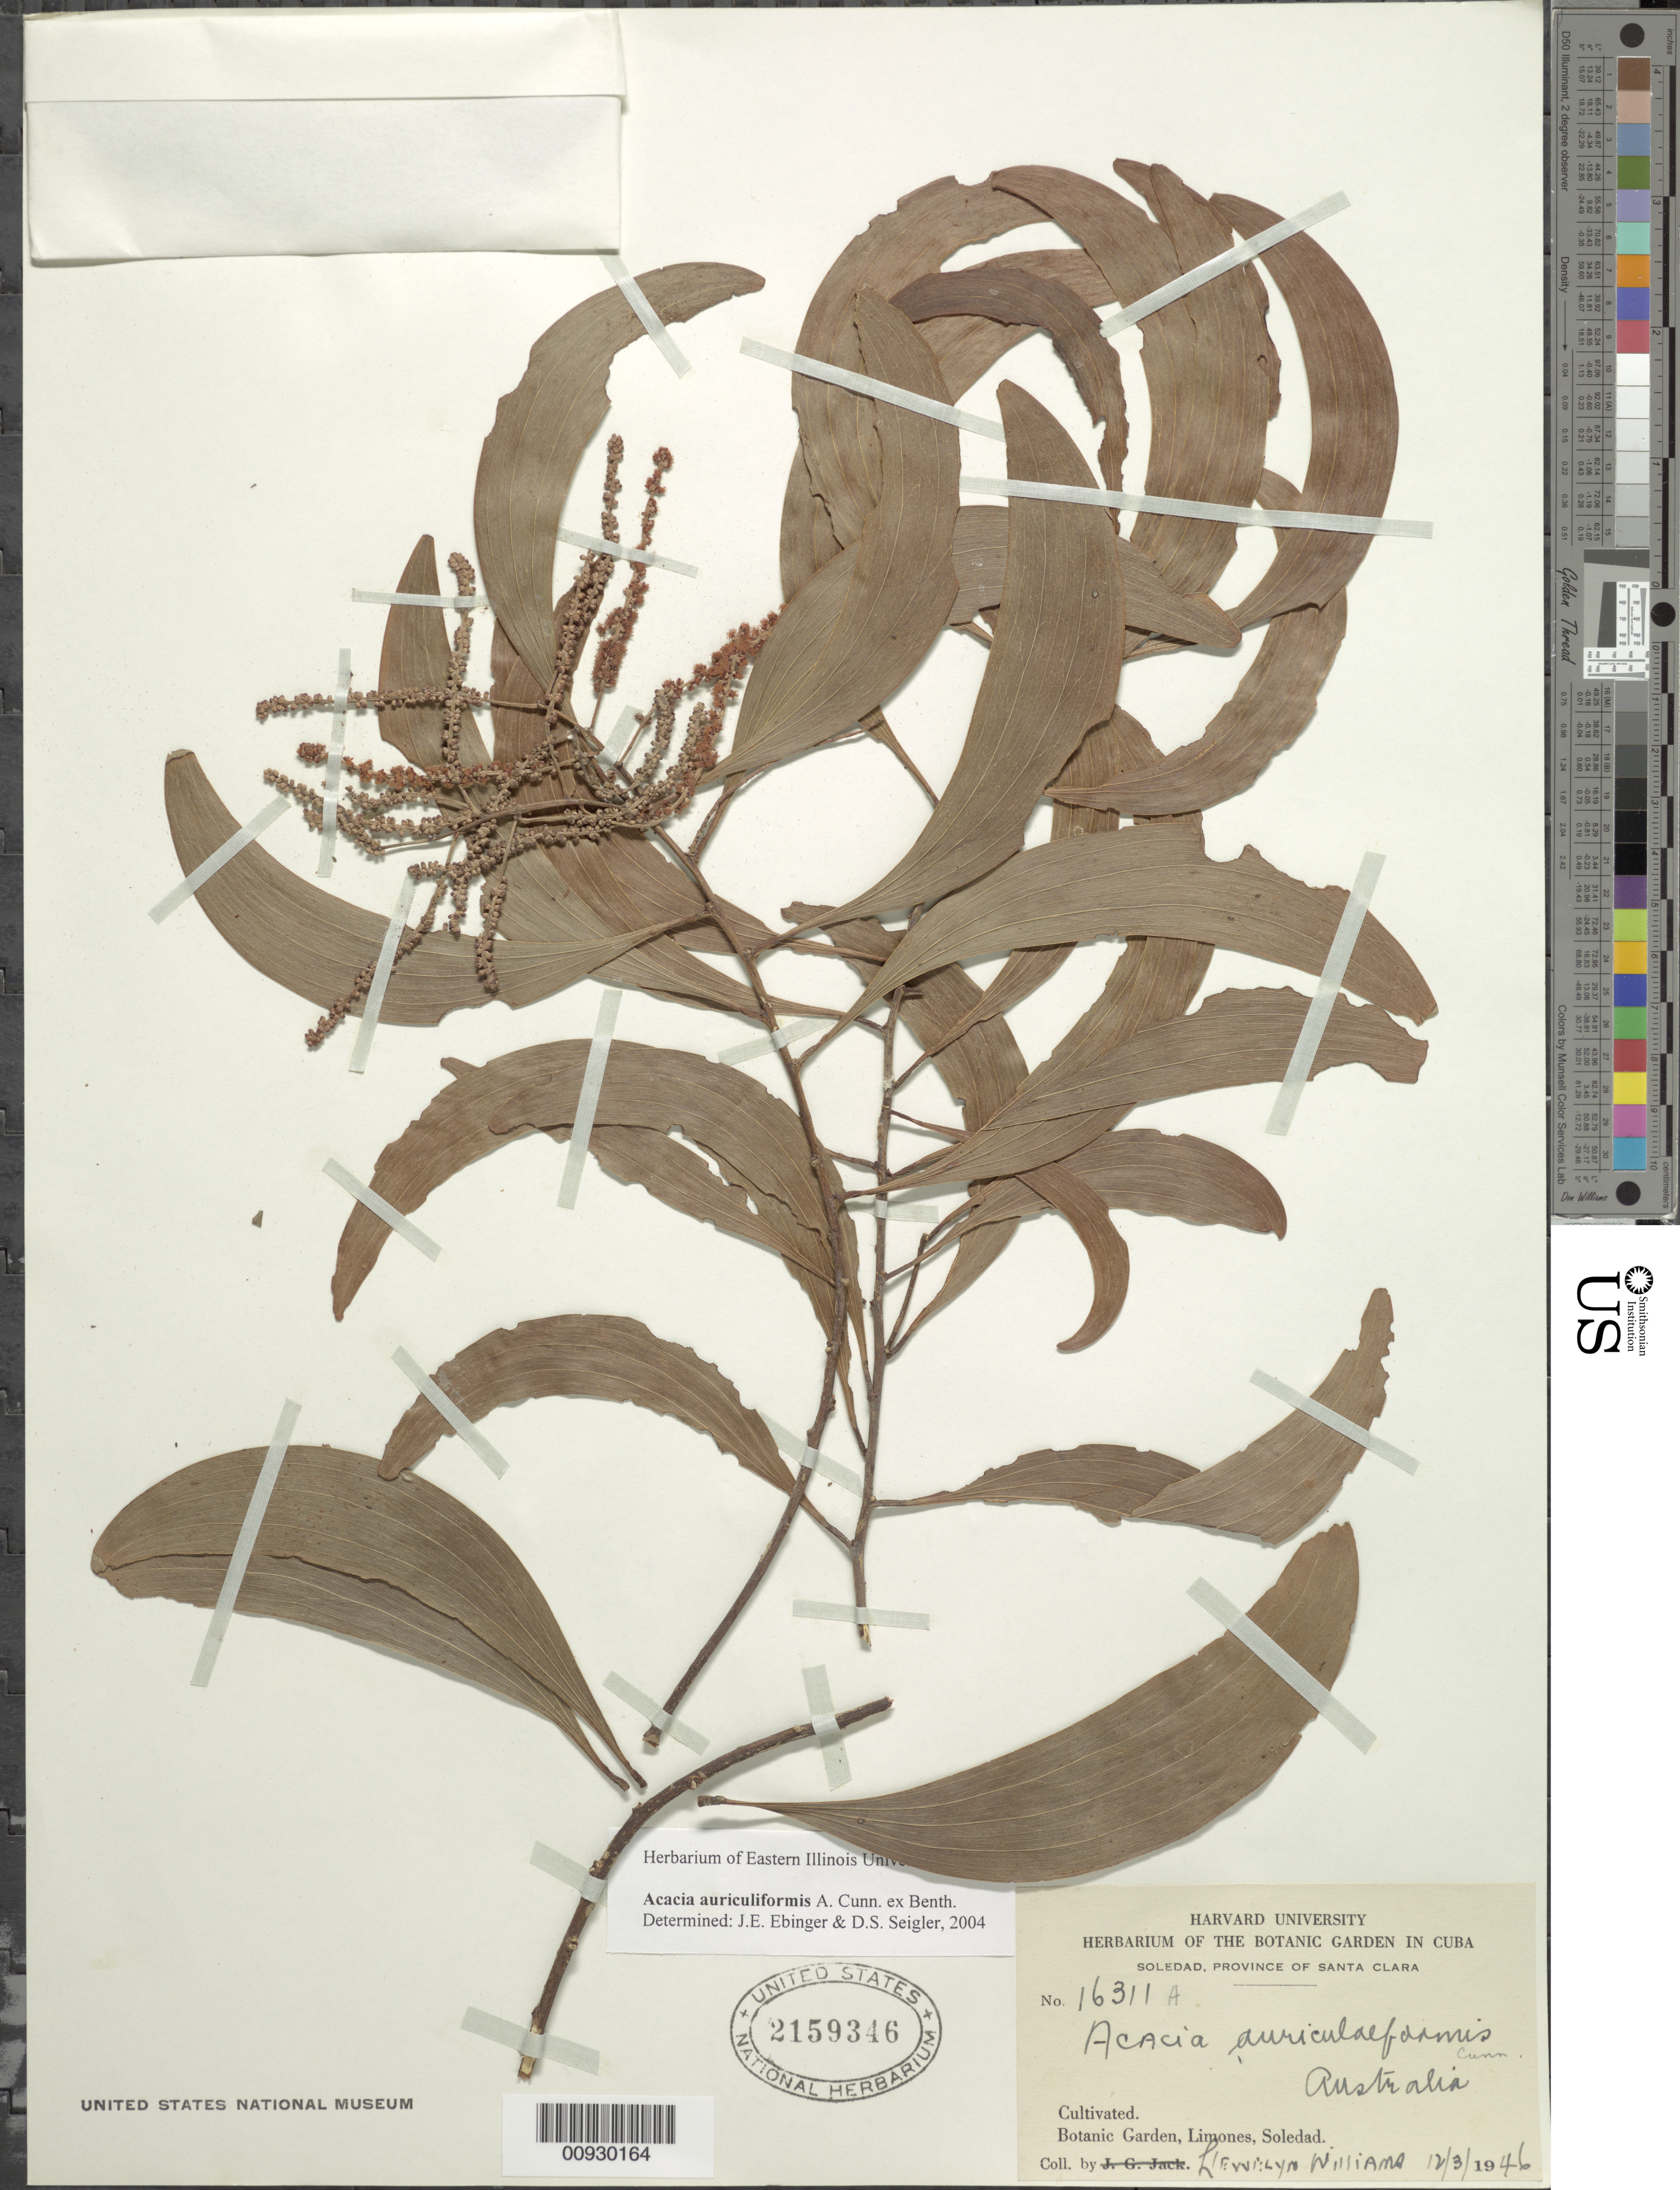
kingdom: Plantae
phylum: Tracheophyta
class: Magnoliopsida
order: Fabales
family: Fabaceae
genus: Acacia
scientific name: Acacia auriculiformis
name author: A. Cunn. ex Benth.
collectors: J. G. Jack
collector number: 16311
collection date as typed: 12 Mar 1946 or 03 Dec 1946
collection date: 1946-03-12 or 1946-12-03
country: Cuba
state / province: Cienfuegos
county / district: Santa Clara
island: Cuba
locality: Botanic Garden, Limones, Soledad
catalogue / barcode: US 2159346